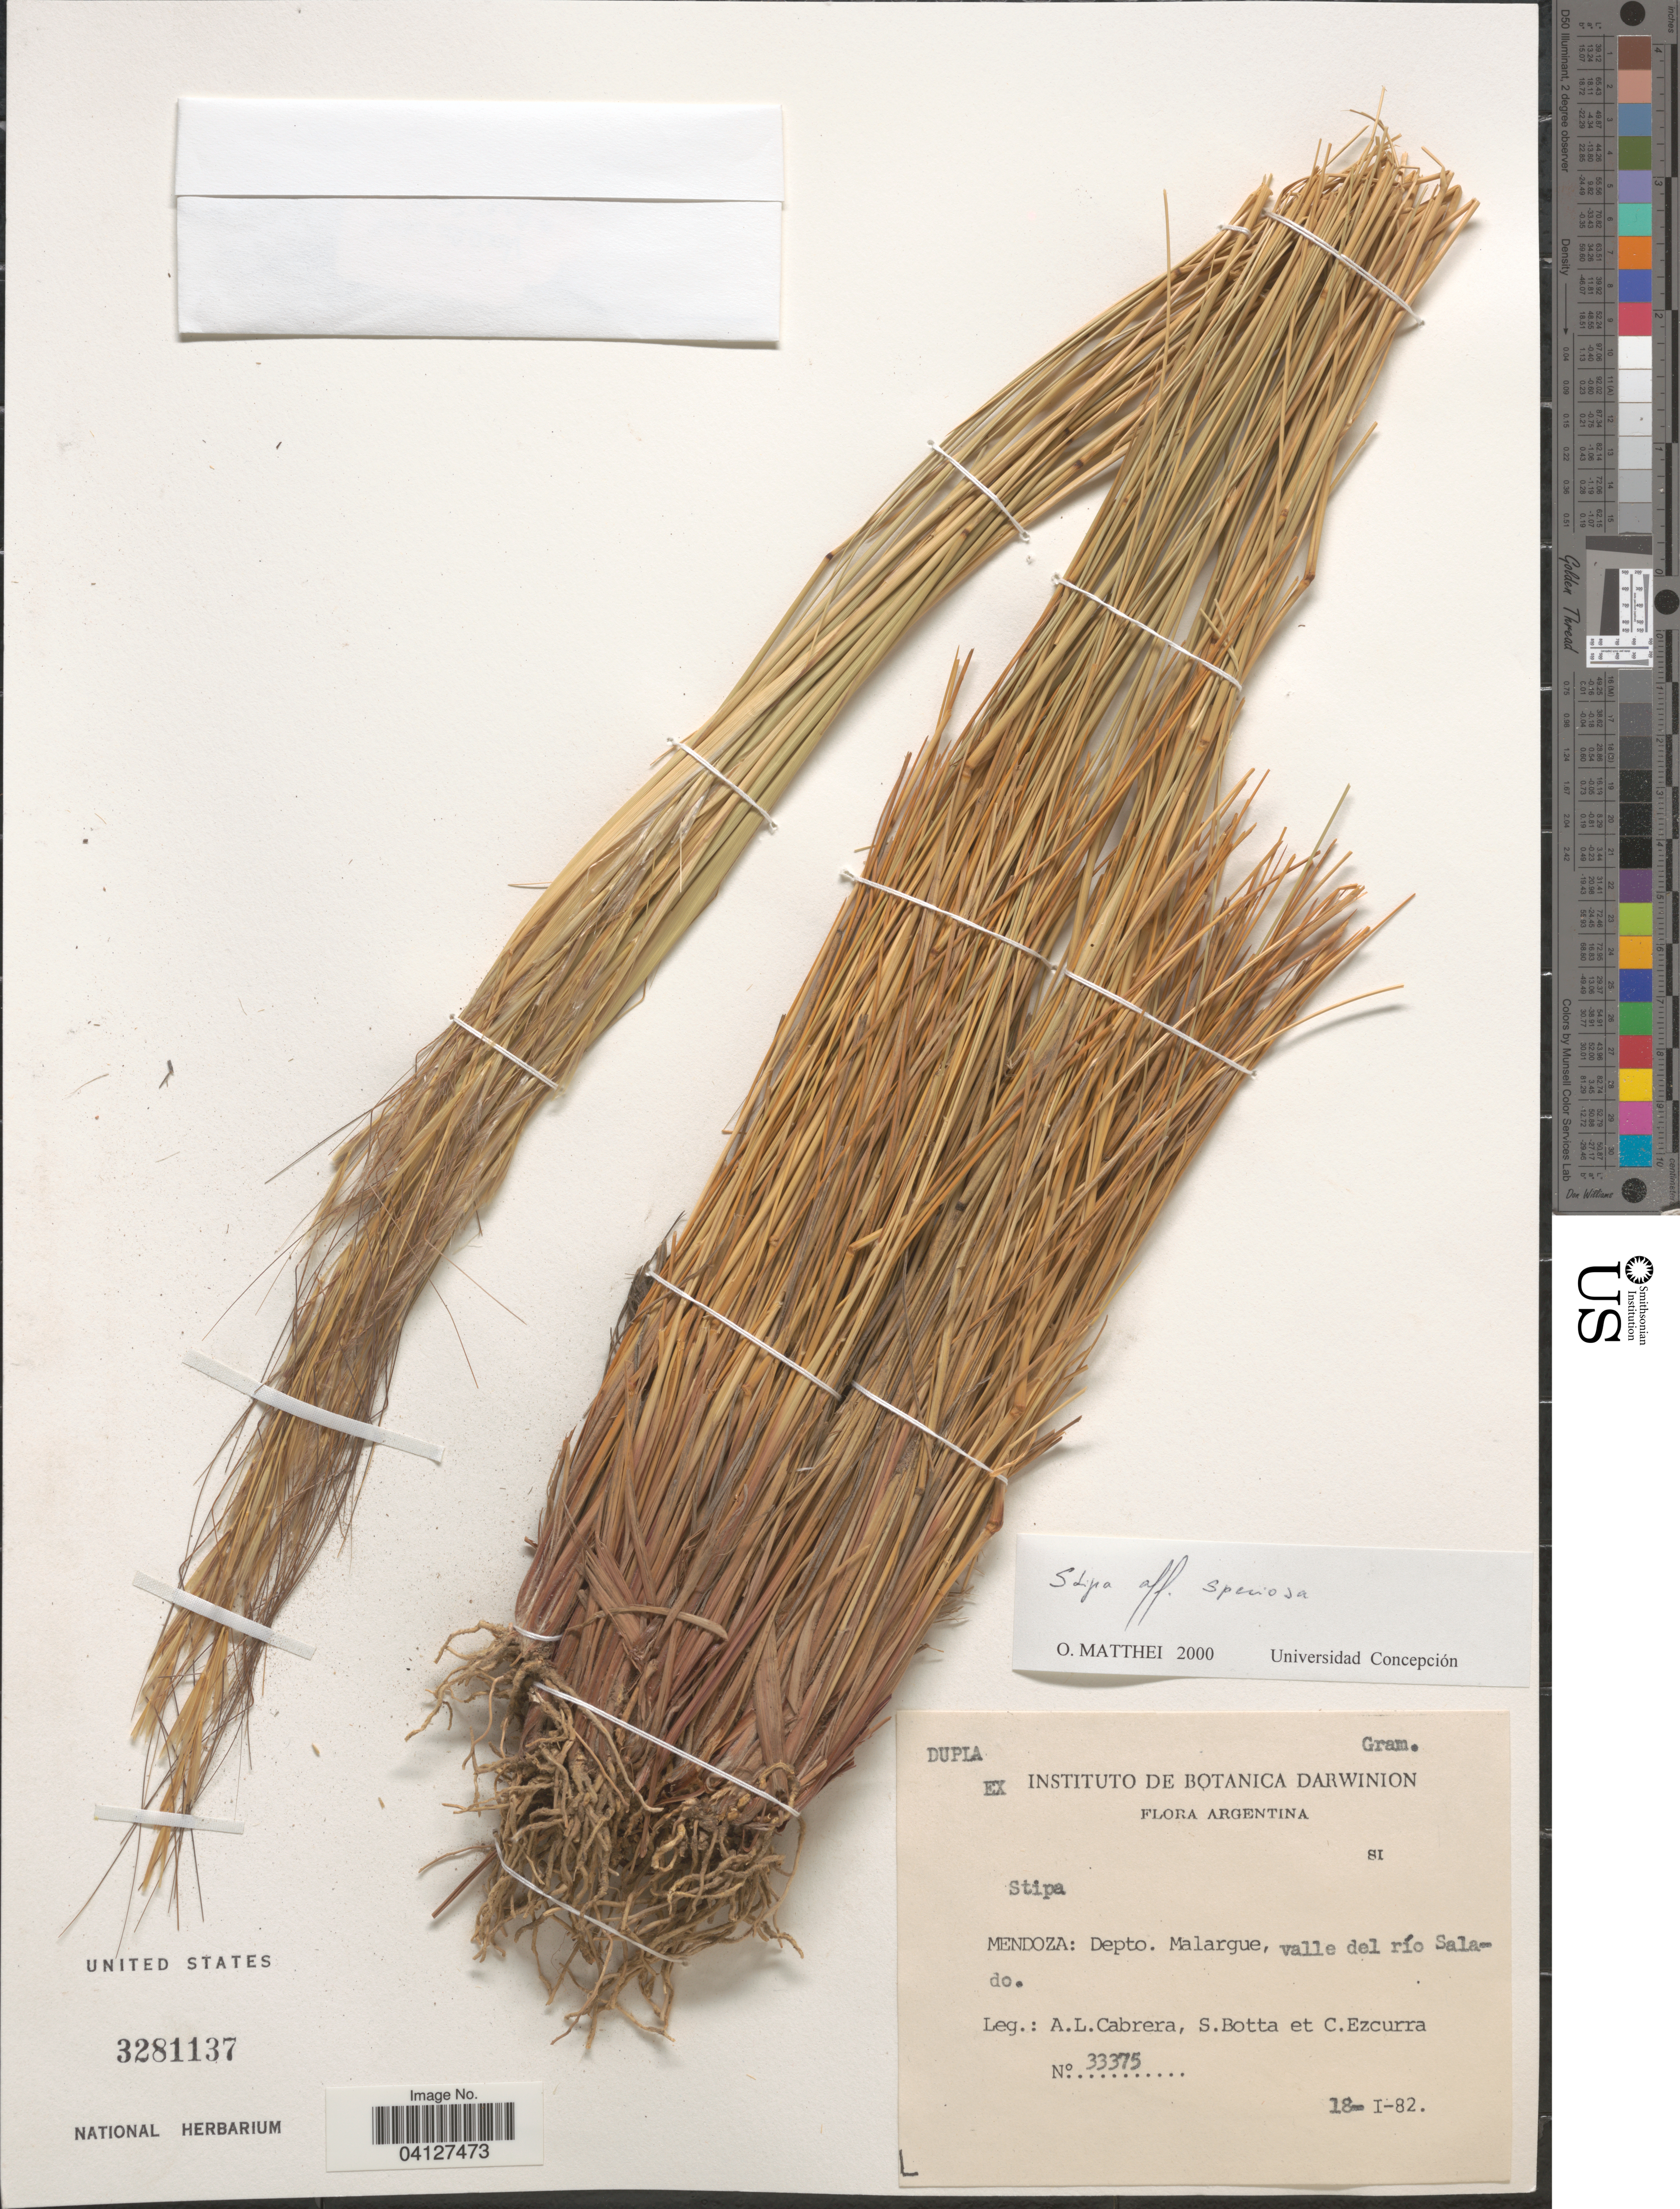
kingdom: Plantae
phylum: Tracheophyta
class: Liliopsida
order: Poales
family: Poaceae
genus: Pappostipa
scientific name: Pappostipa speciosa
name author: (Trin. & Rupr.) Romasch.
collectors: A. L. Cabrera, S. Botta & C. Ezcurra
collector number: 33375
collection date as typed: Transcribed d/m/y: 18/1/82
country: Argentina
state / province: Mendoza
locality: Depto. Malargue, valle del río Salado.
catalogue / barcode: US 3281137